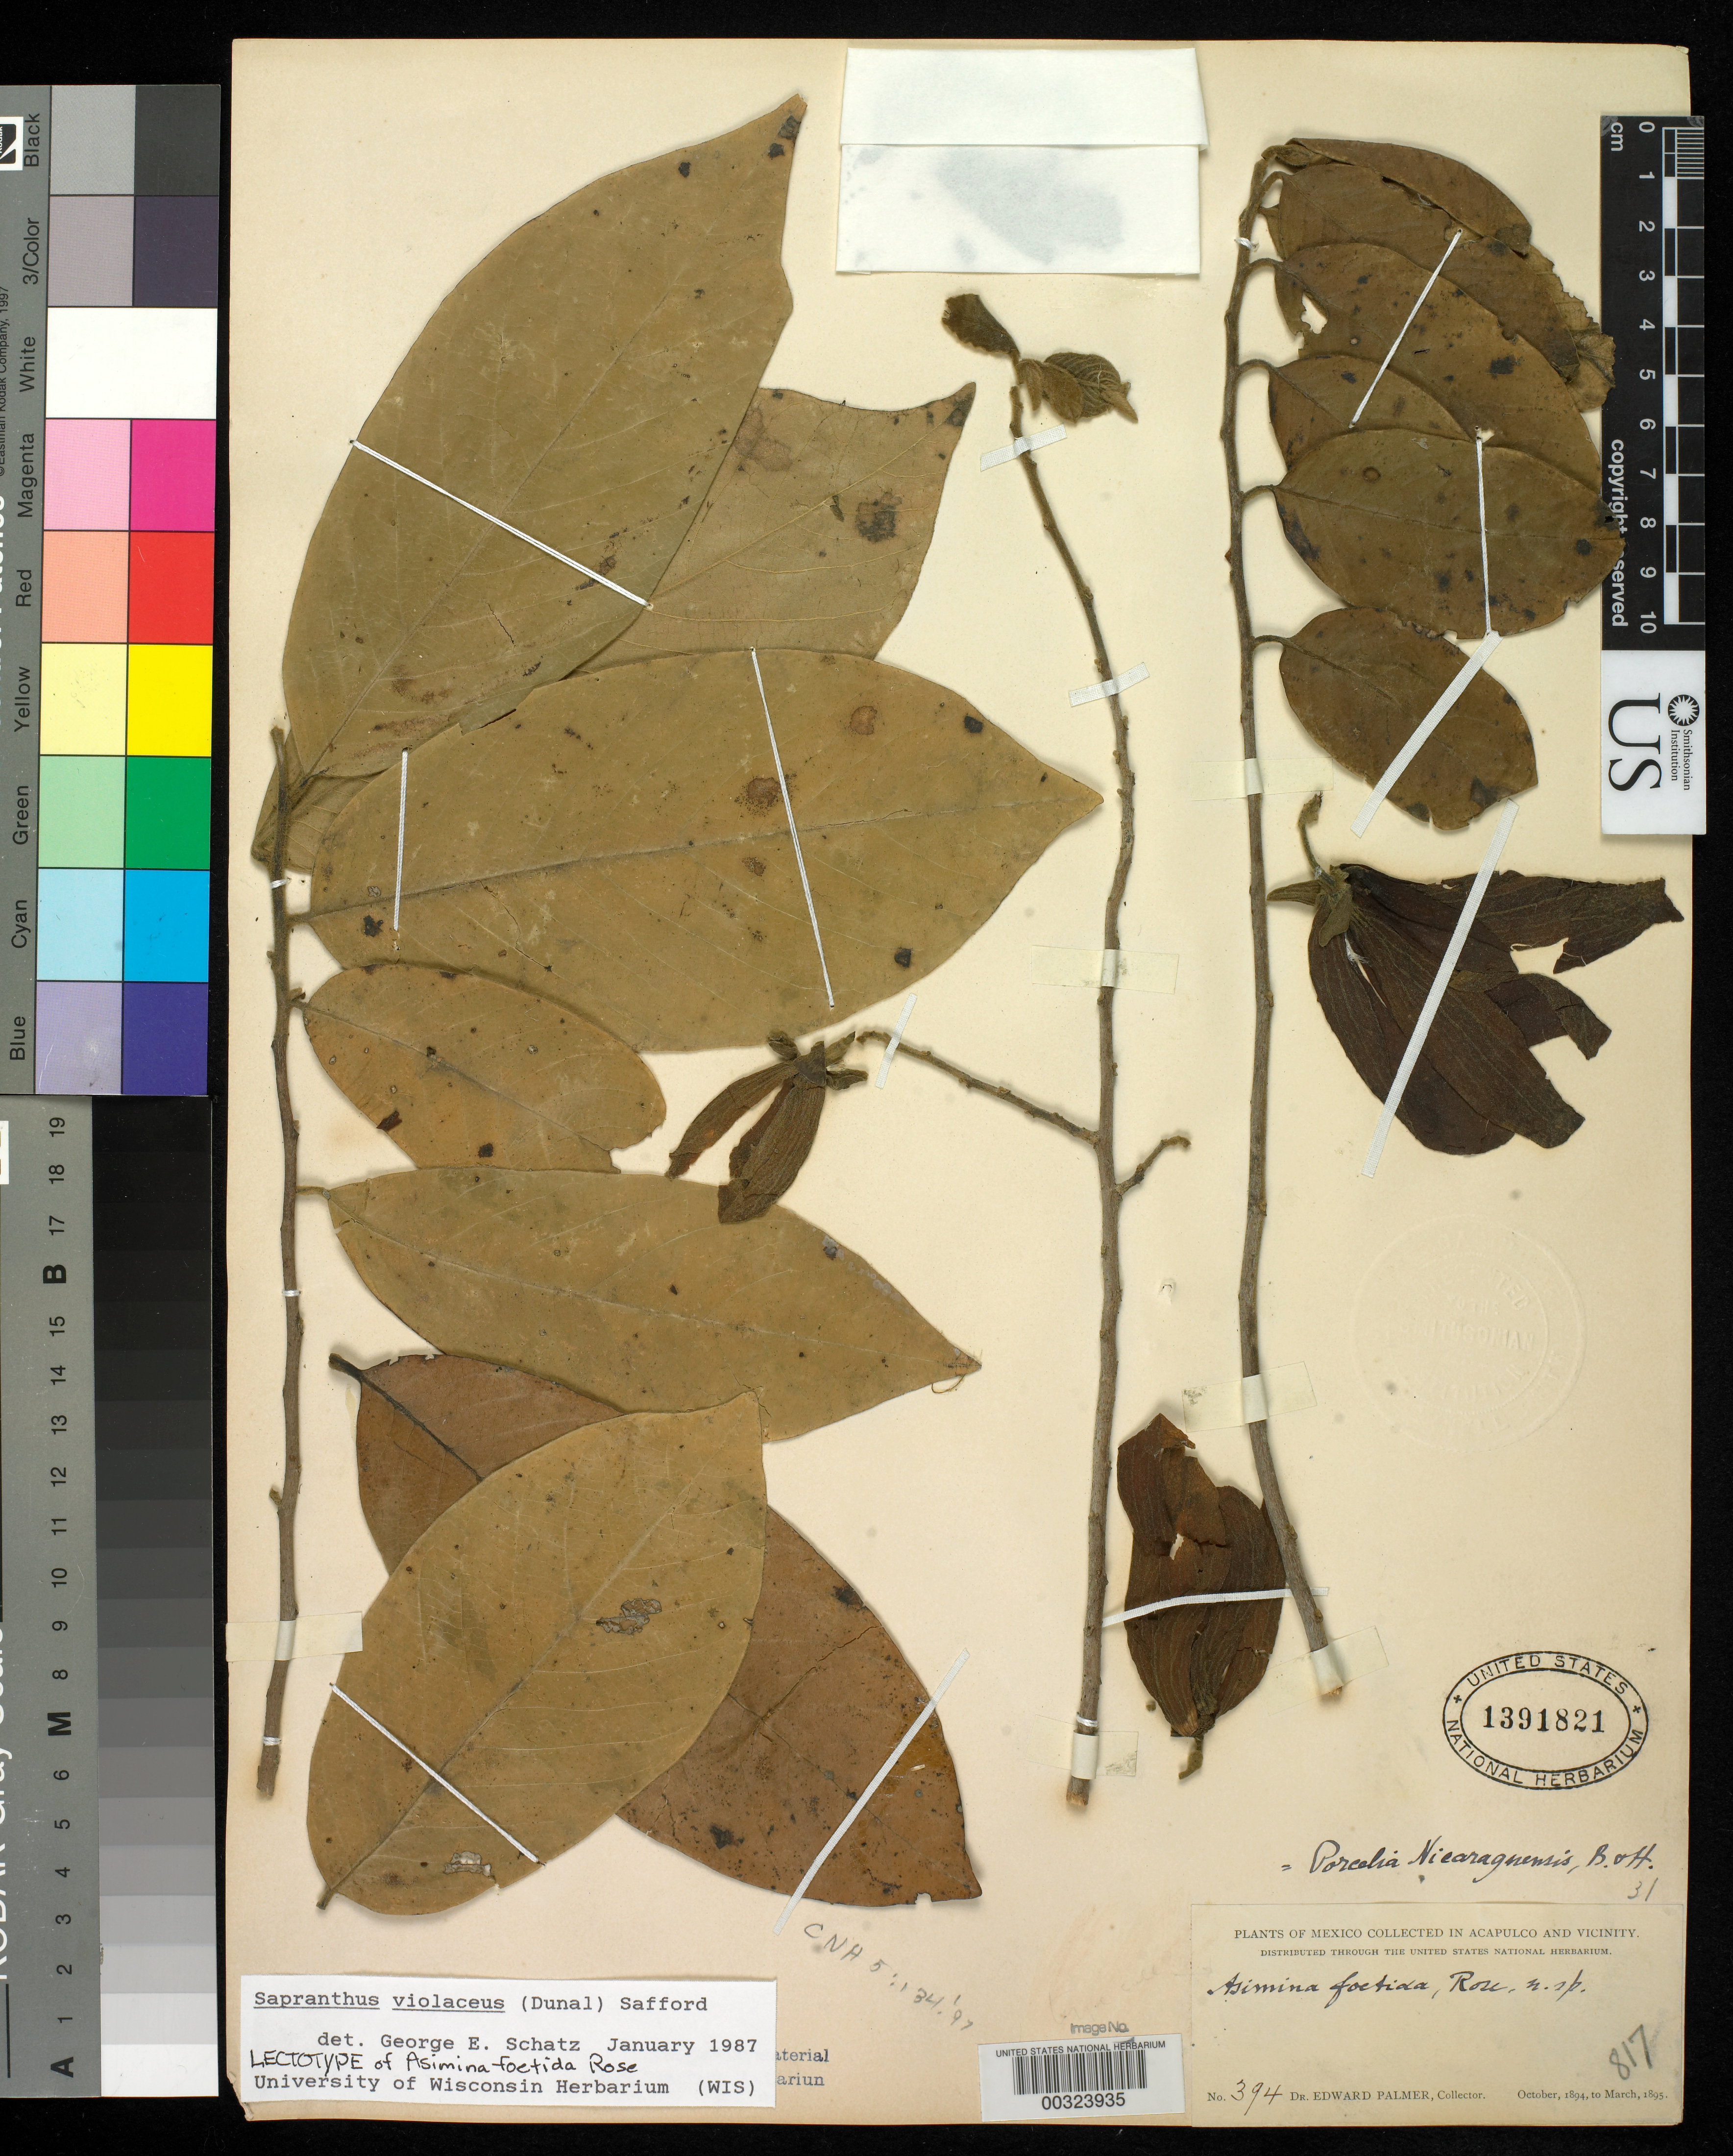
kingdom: Plantae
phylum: Tracheophyta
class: Magnoliopsida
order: Magnoliales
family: Annonaceae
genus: Asimina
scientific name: Asimina foetida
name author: Rose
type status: Lectotype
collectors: E. Palmer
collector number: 394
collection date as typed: Oct 1894 to -- Mar 1895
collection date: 1894-10/1895-03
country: Mexico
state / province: Guerrero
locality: Acapulco and vicinity.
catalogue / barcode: US 1391821